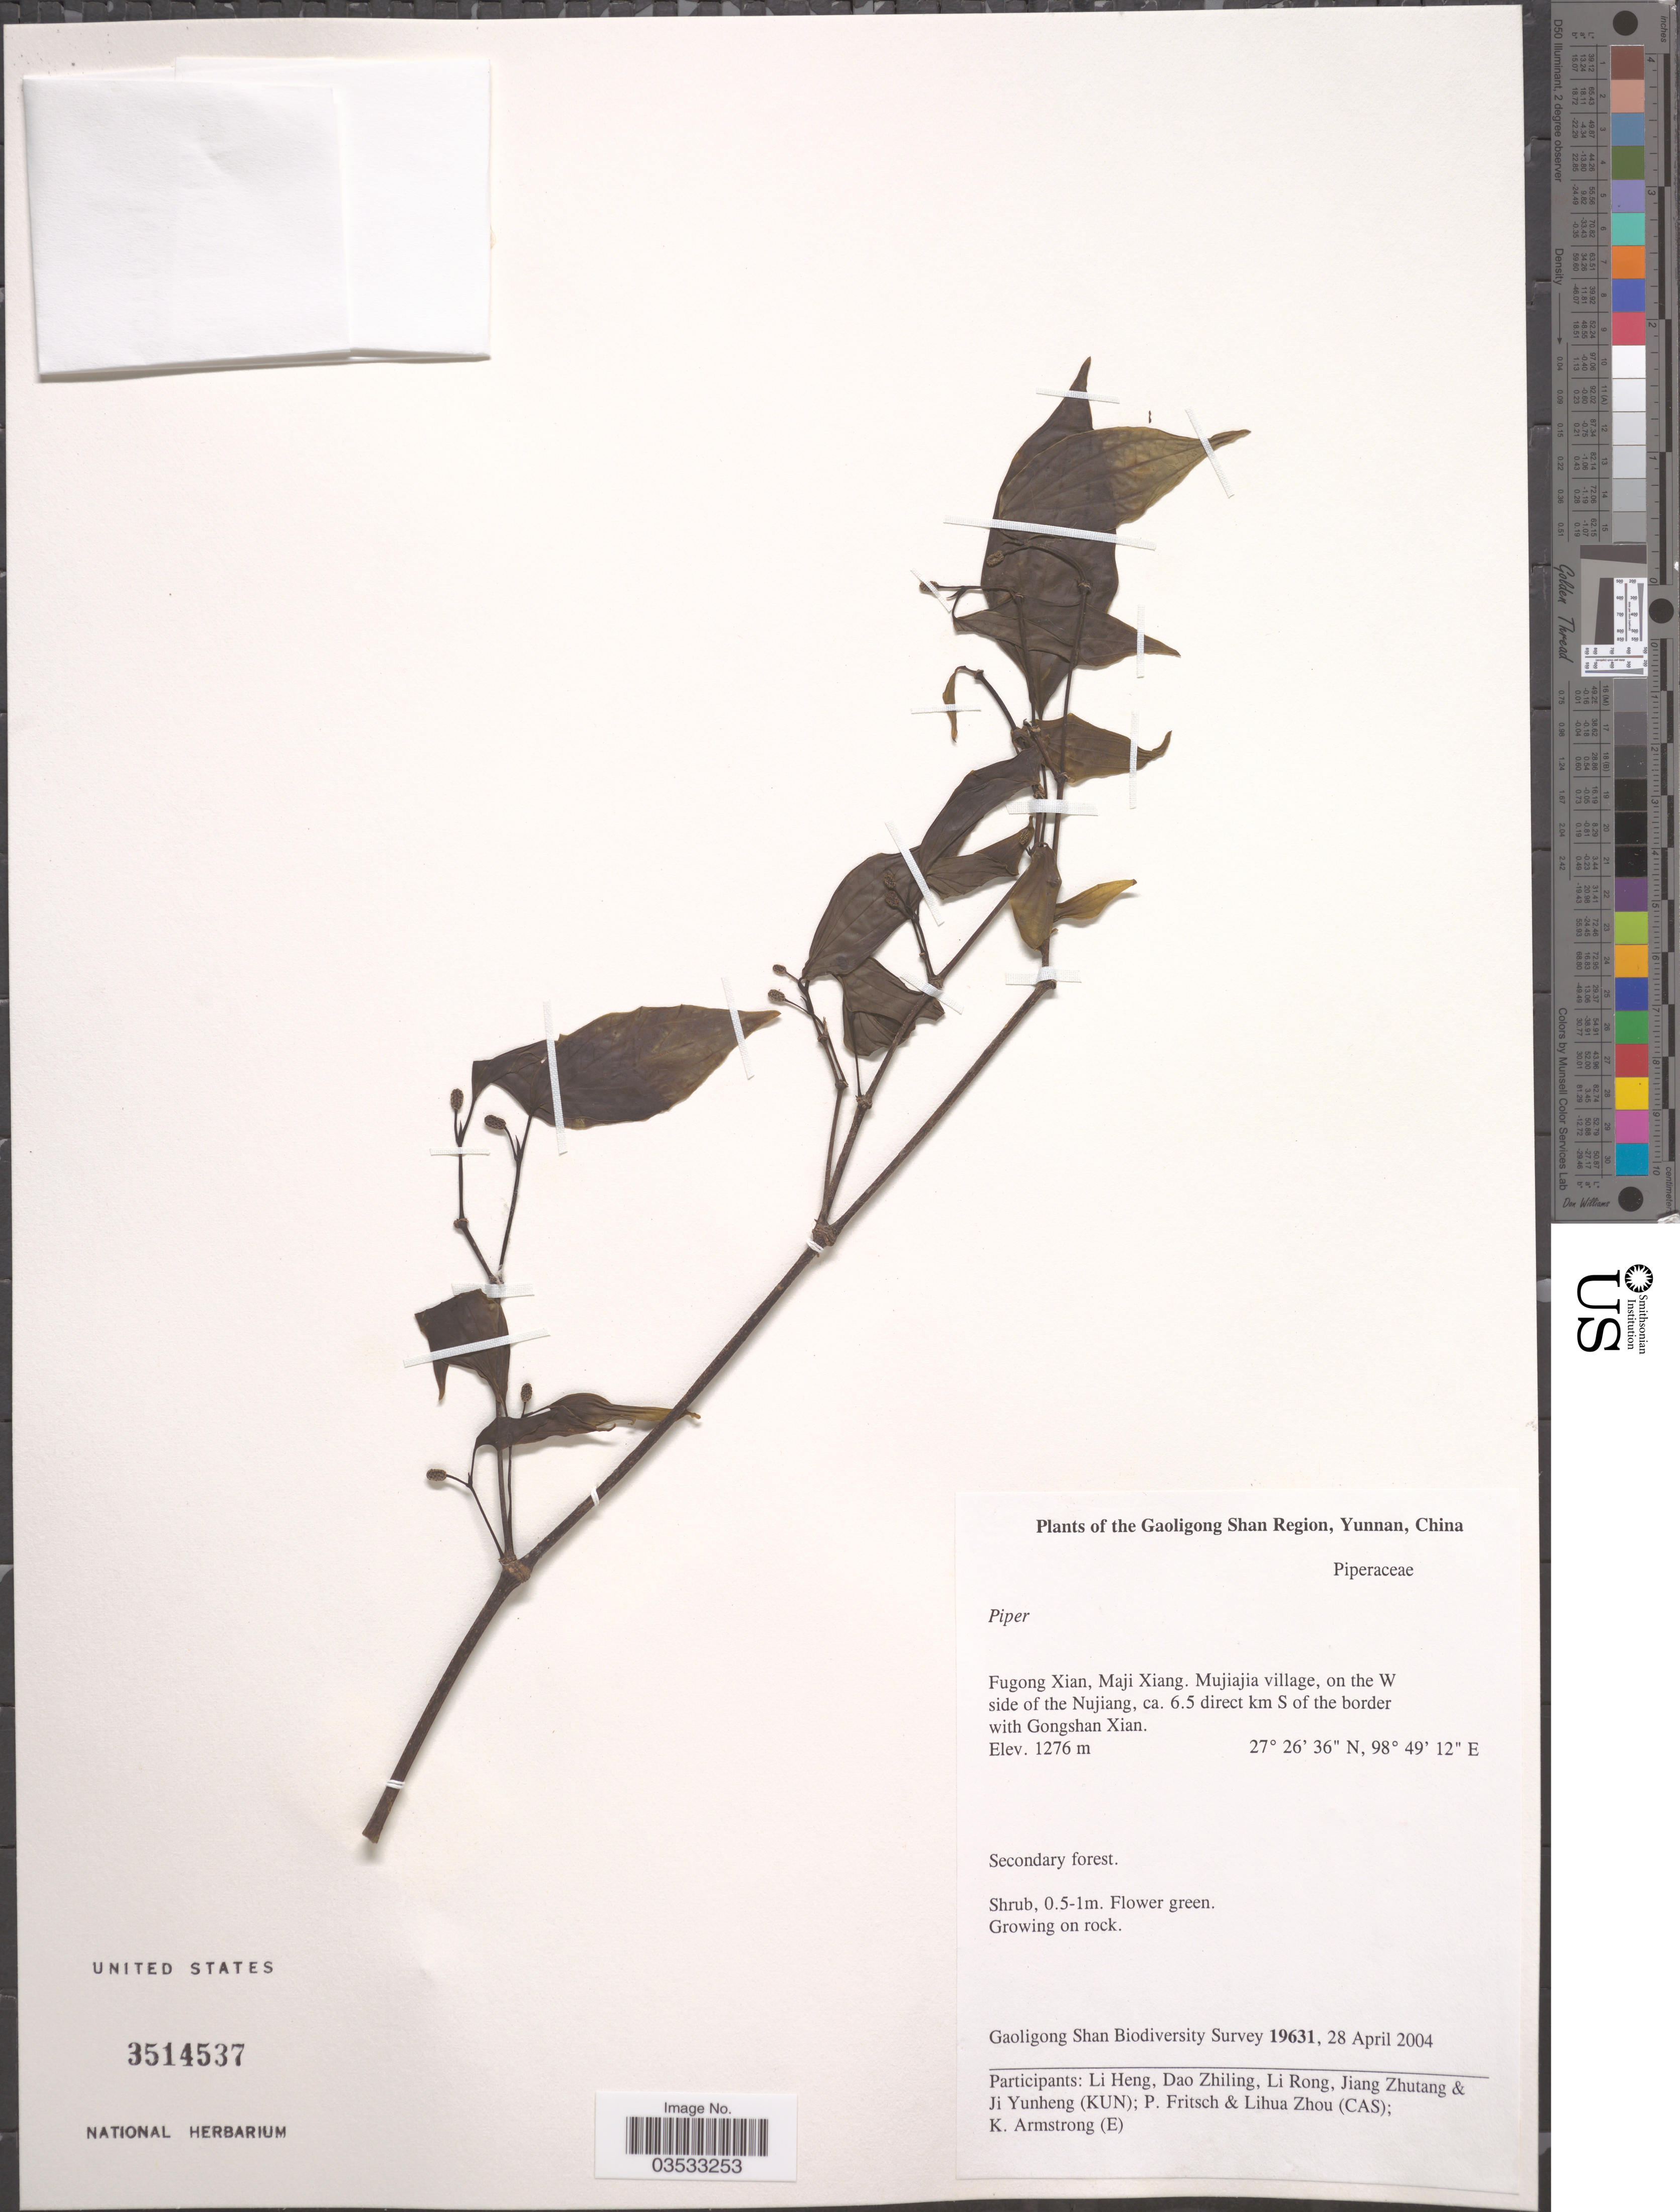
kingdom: Plantae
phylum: Tracheophyta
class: Magnoliopsida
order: Piperales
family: Piperaceae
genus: Piper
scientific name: Piper sp.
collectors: Gaoligong Shan Biodiversity Survey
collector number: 19631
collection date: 2004-04-28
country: China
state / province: Yunnan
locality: Gaoligong Shan Region. Fugong Xian, Maji Xiang. Mujiajia village, on the W side of the Nujiang, ca. 6.5 direct km S of the border with Gongshan Xian.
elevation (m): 1276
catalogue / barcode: US 3514537